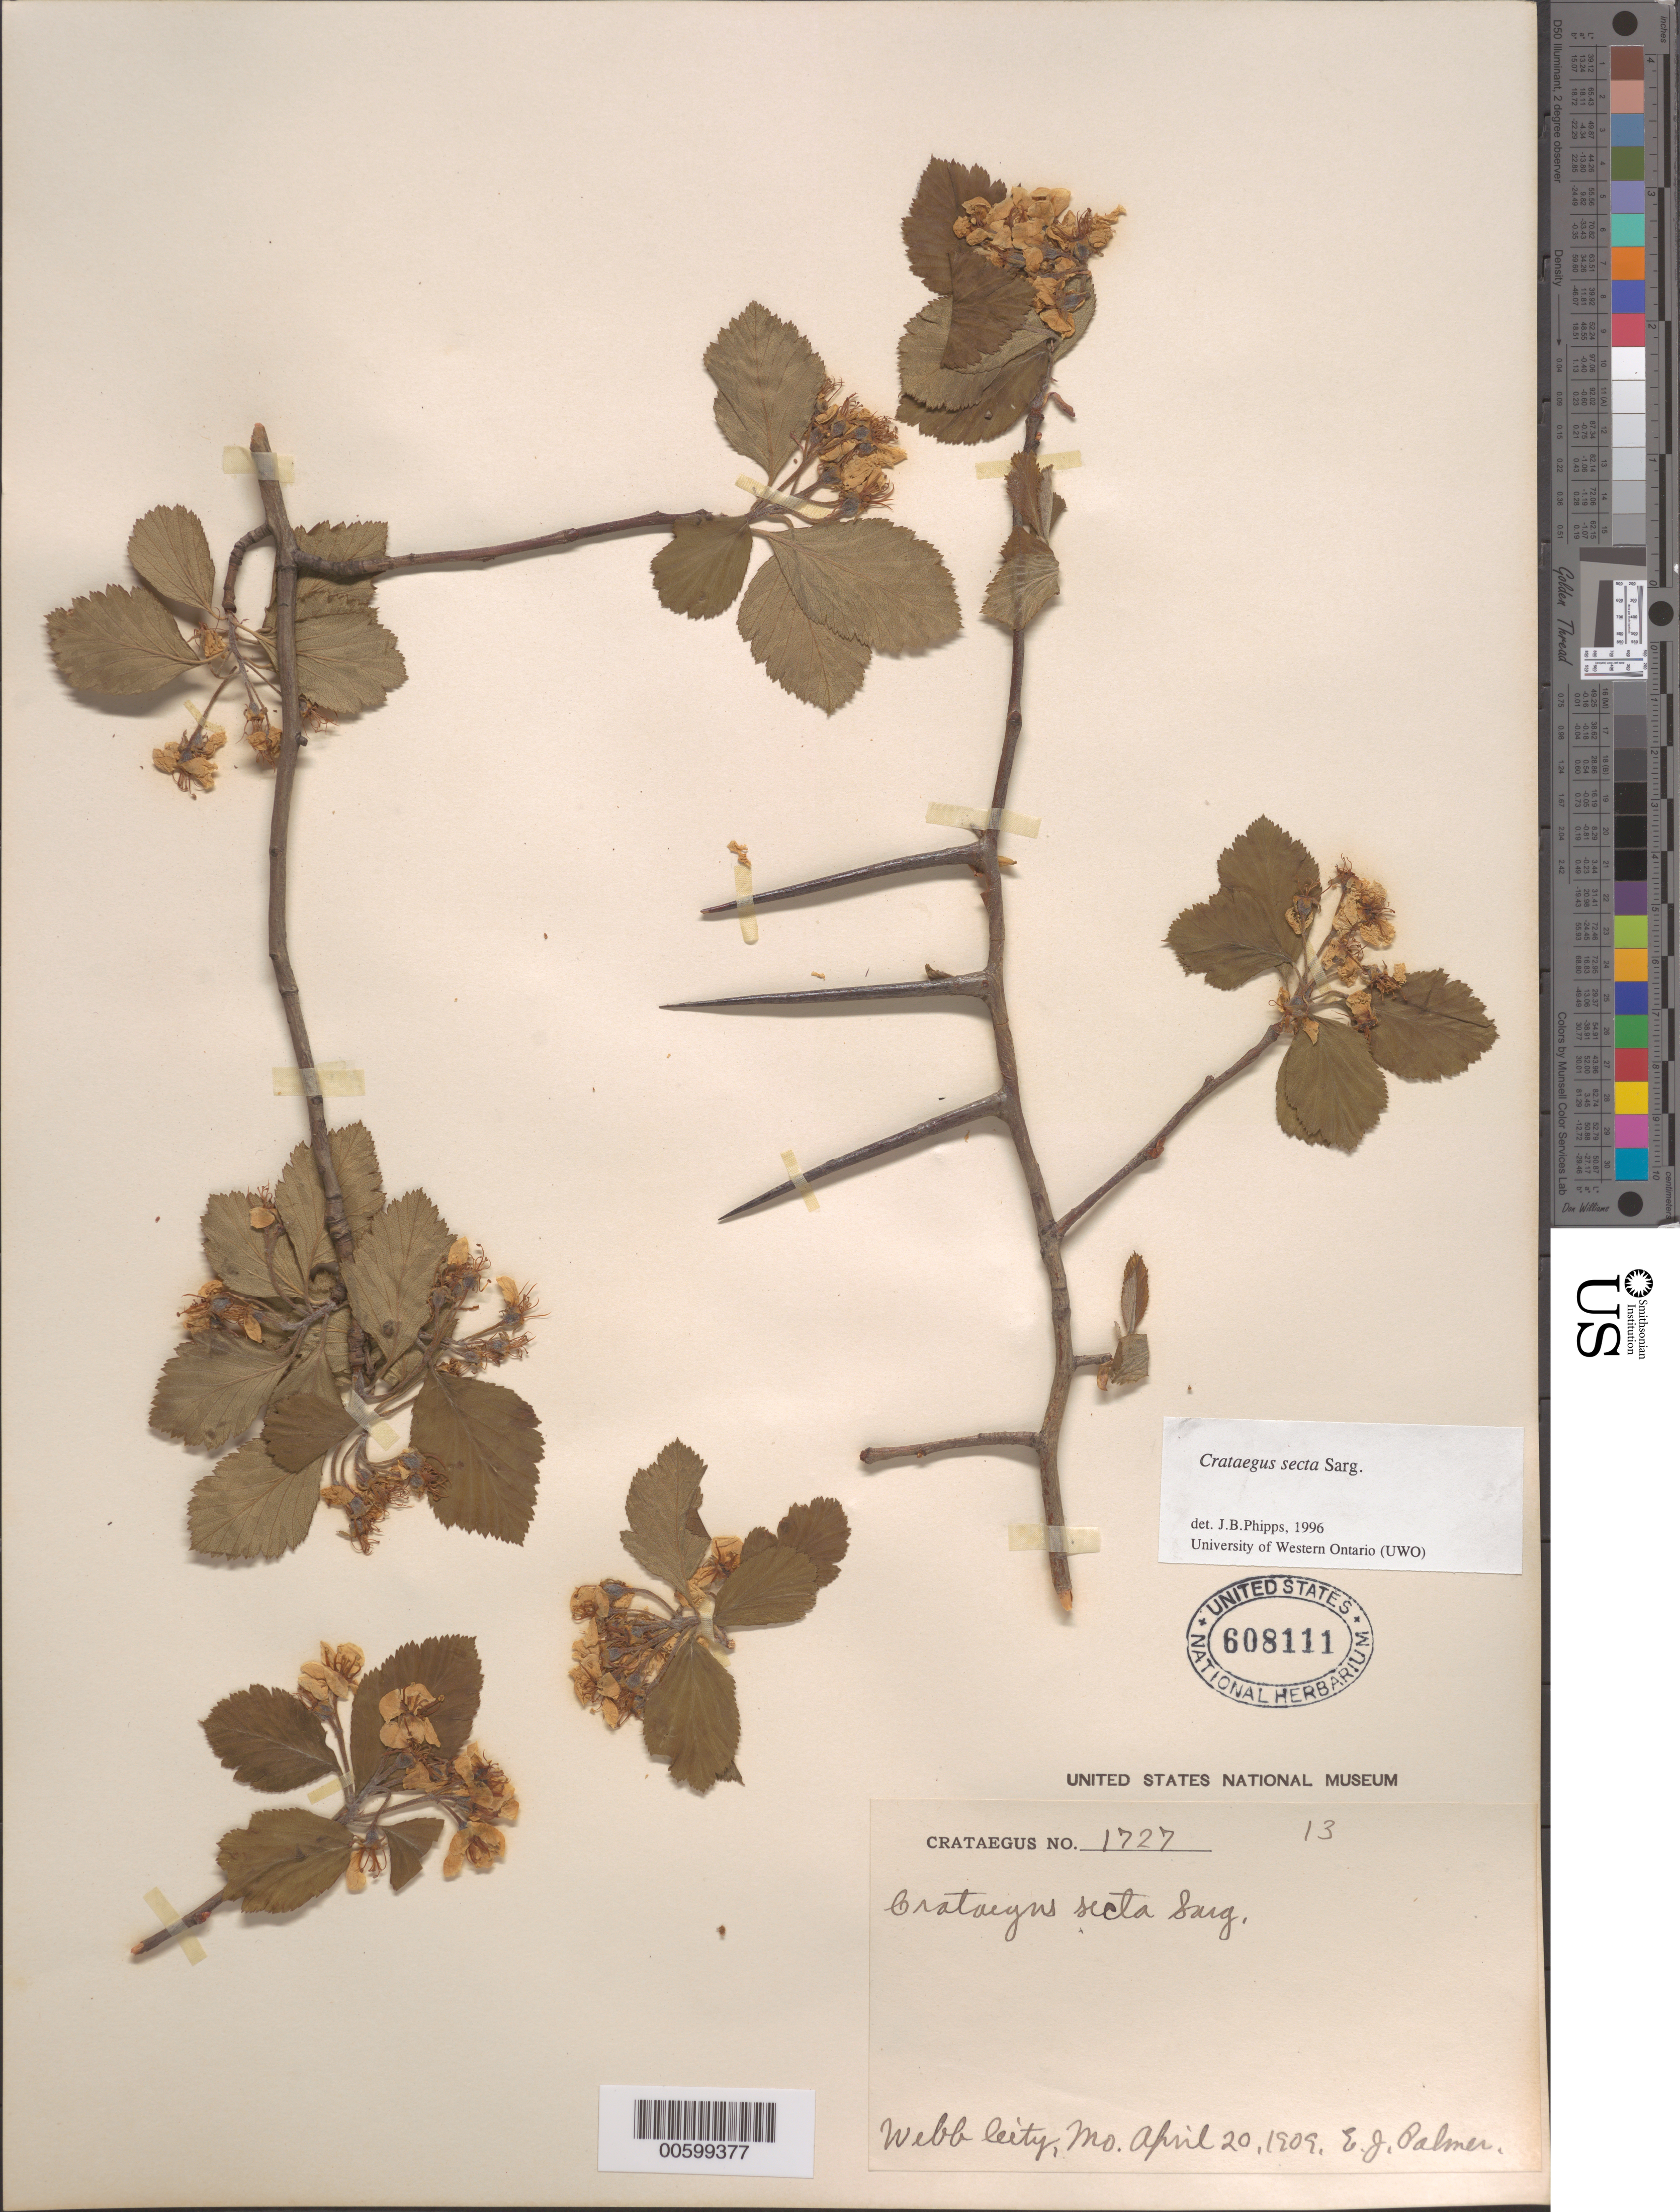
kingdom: Plantae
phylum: Tracheophyta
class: Magnoliopsida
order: Rosales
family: Rosaceae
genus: Crataegus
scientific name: Crataegus collina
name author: Chapm.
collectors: E. J. Palmer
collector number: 1727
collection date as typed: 20 Apr 1909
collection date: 1909-04-20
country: United States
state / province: Missouri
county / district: Jasper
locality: Webb City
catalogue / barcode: US 608111